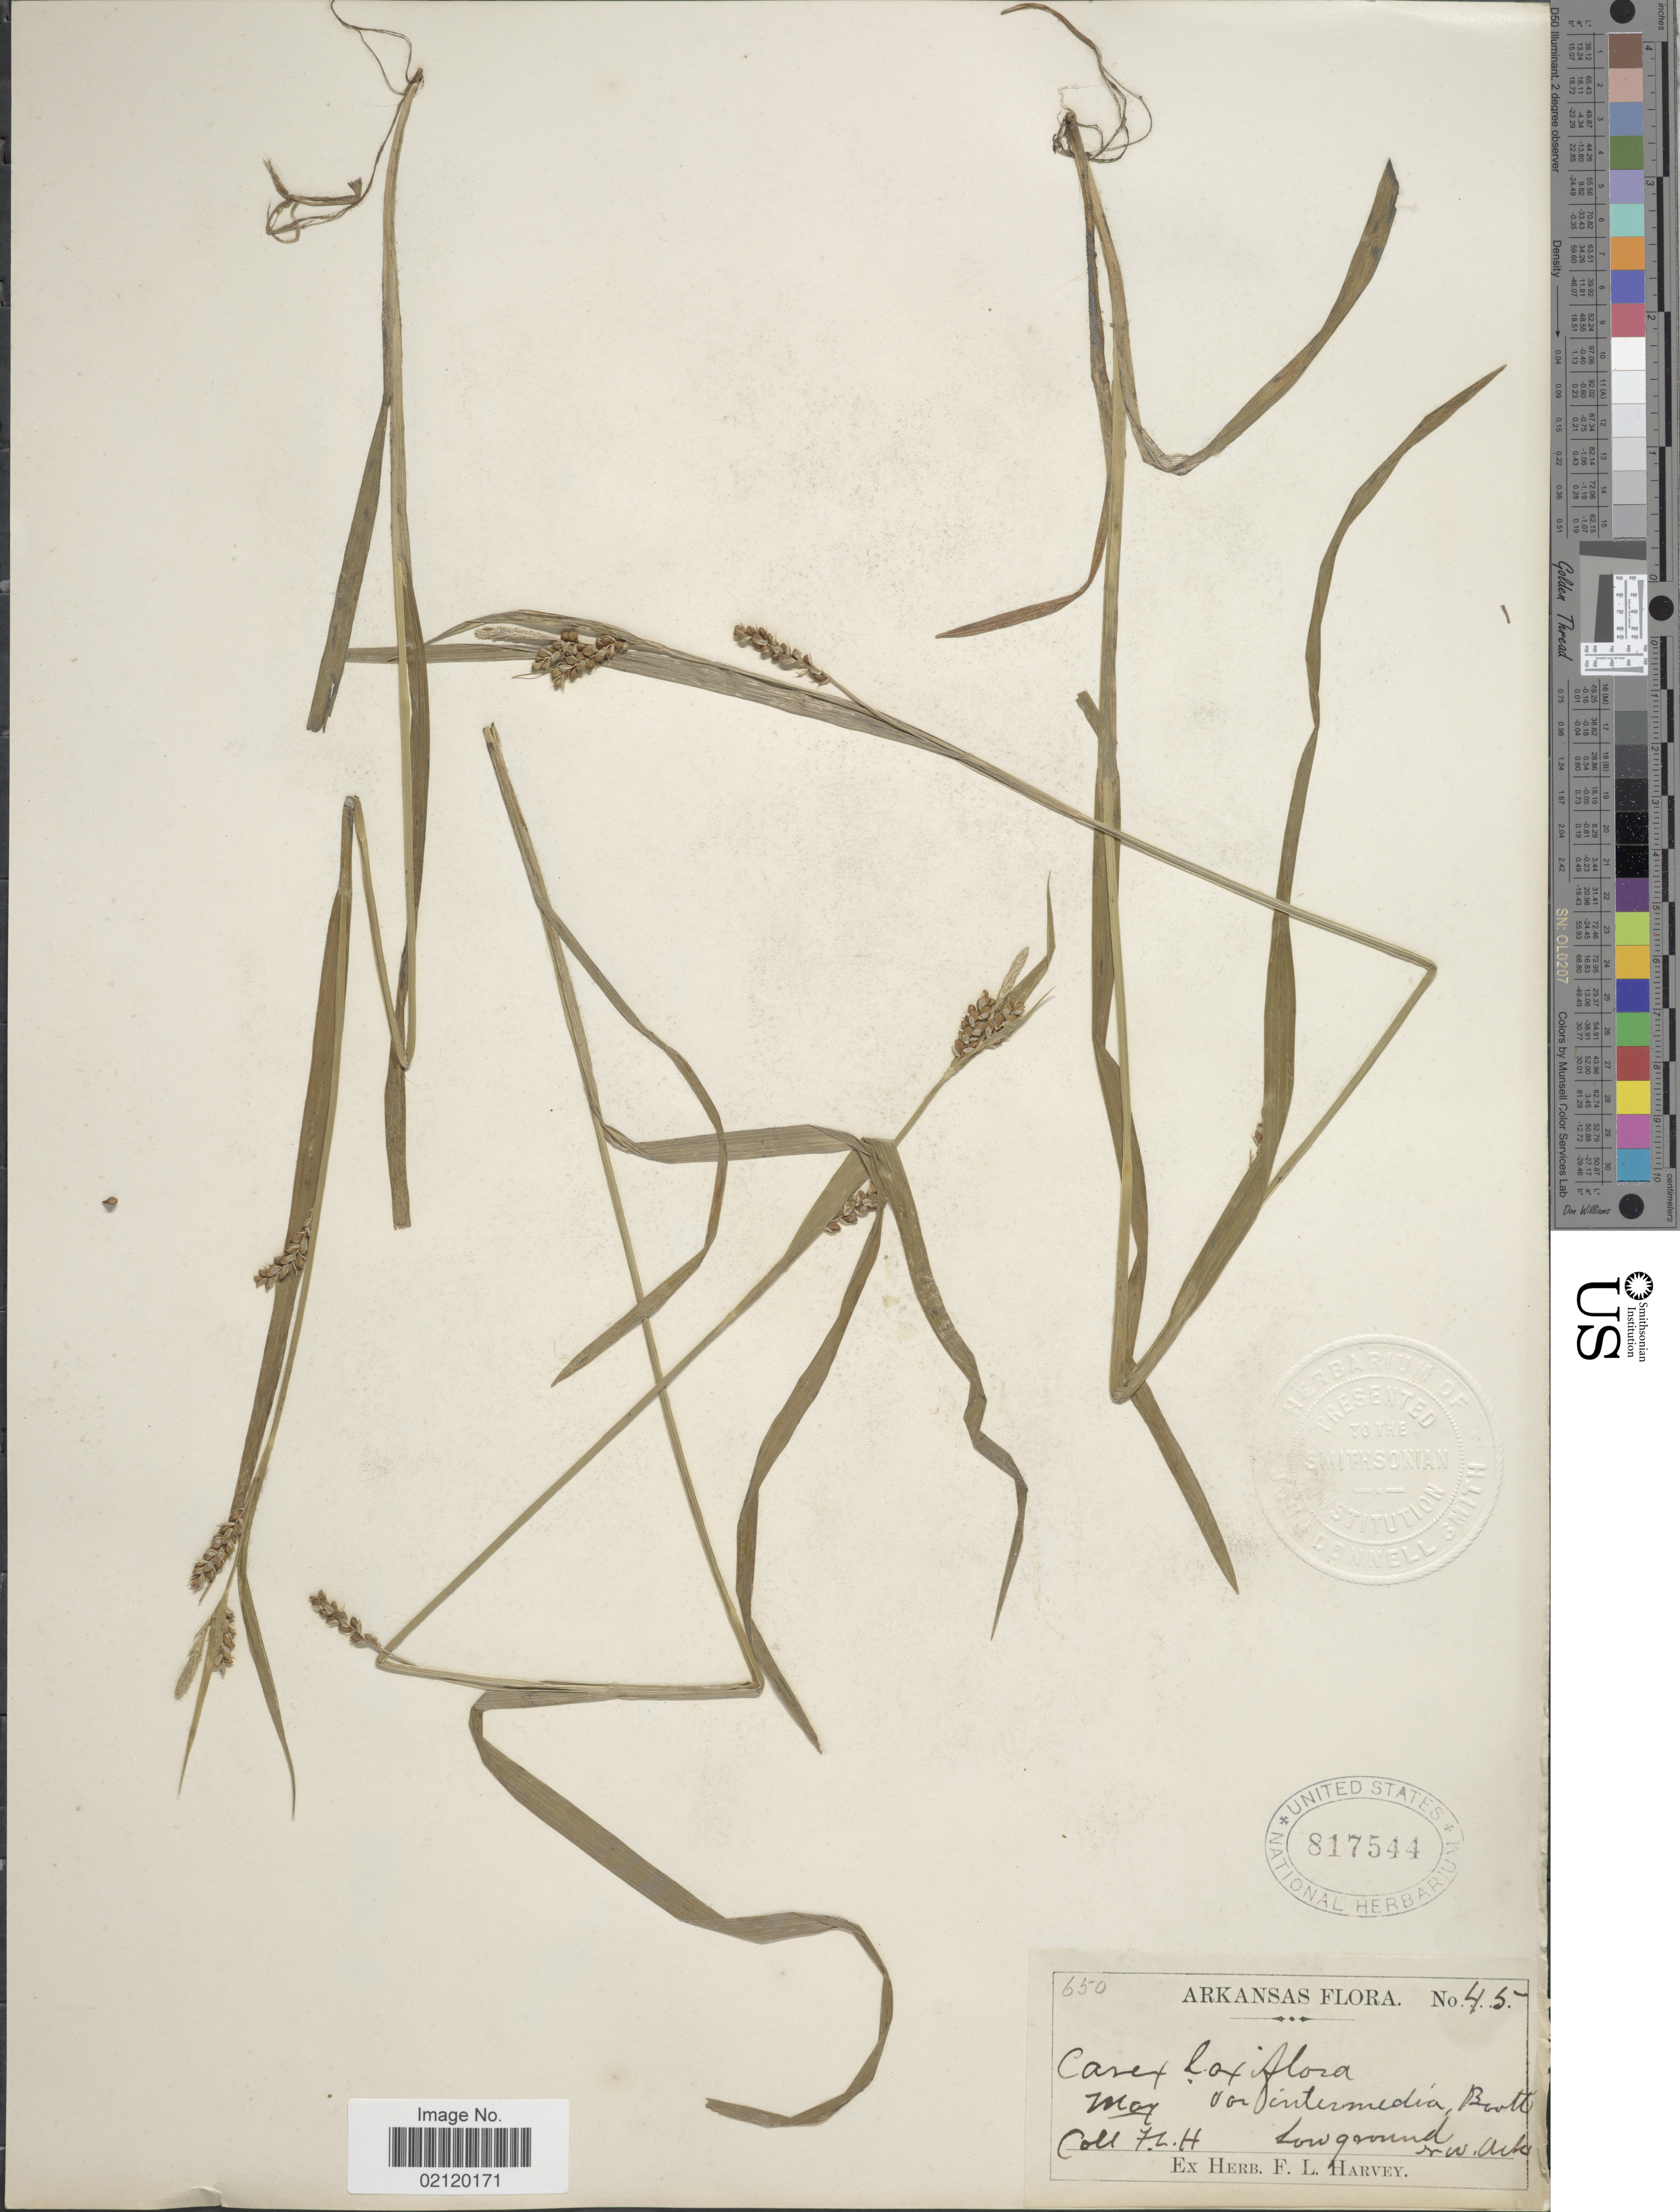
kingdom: Plantae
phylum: Tracheophyta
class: Liliopsida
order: Poales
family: Cyperaceae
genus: Carex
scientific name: Carex laxiflora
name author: Lam.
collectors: F. L. Harvey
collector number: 45/650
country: United States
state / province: Arkansas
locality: Low ground. NW. Ark.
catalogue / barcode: US 817544